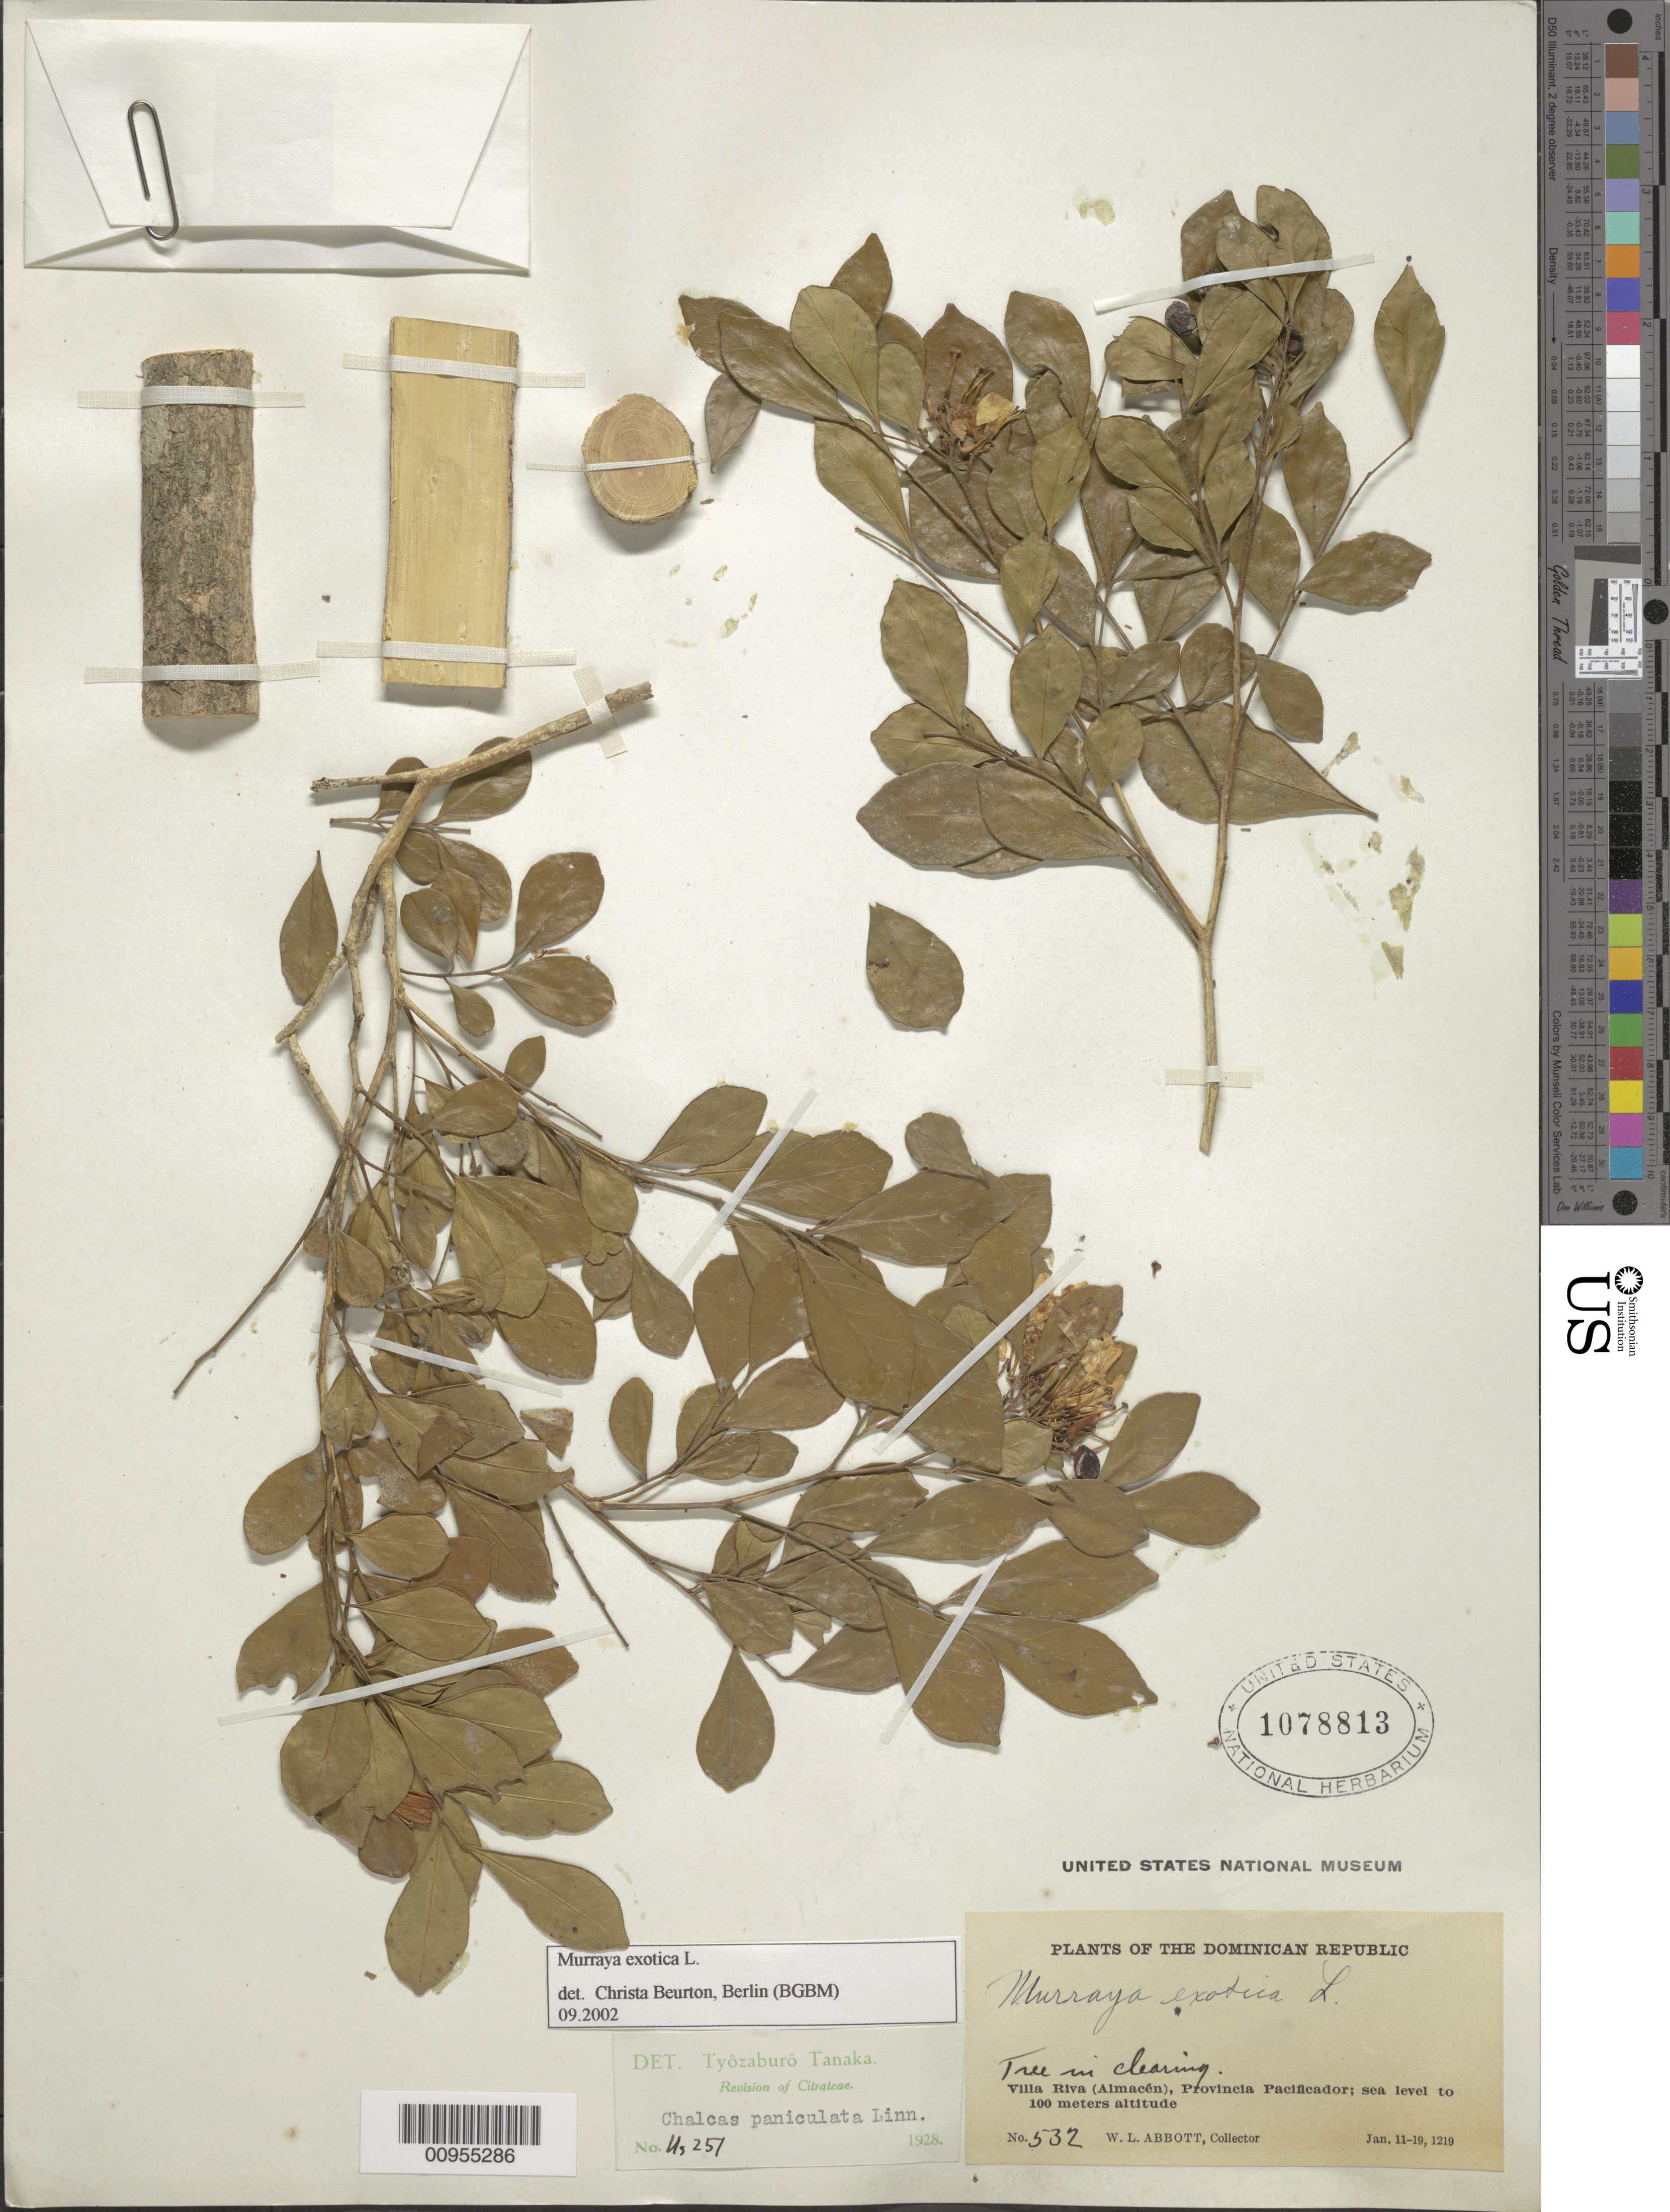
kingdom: Plantae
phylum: Tracheophyta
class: Magnoliopsida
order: Sapindales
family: Rutaceae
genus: Murraya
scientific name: Murraya paniculata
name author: (L.) Jack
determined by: Beurton, C.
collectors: W. L. Abbott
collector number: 532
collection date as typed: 11 Jan 1912 to 19 Jan 1912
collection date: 1912-01-11/1912-01-19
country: Dominican Republic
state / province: Duarte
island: Hispaniola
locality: Villa Riva (Almacén).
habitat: In clearing.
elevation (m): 0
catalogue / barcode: US 1078813